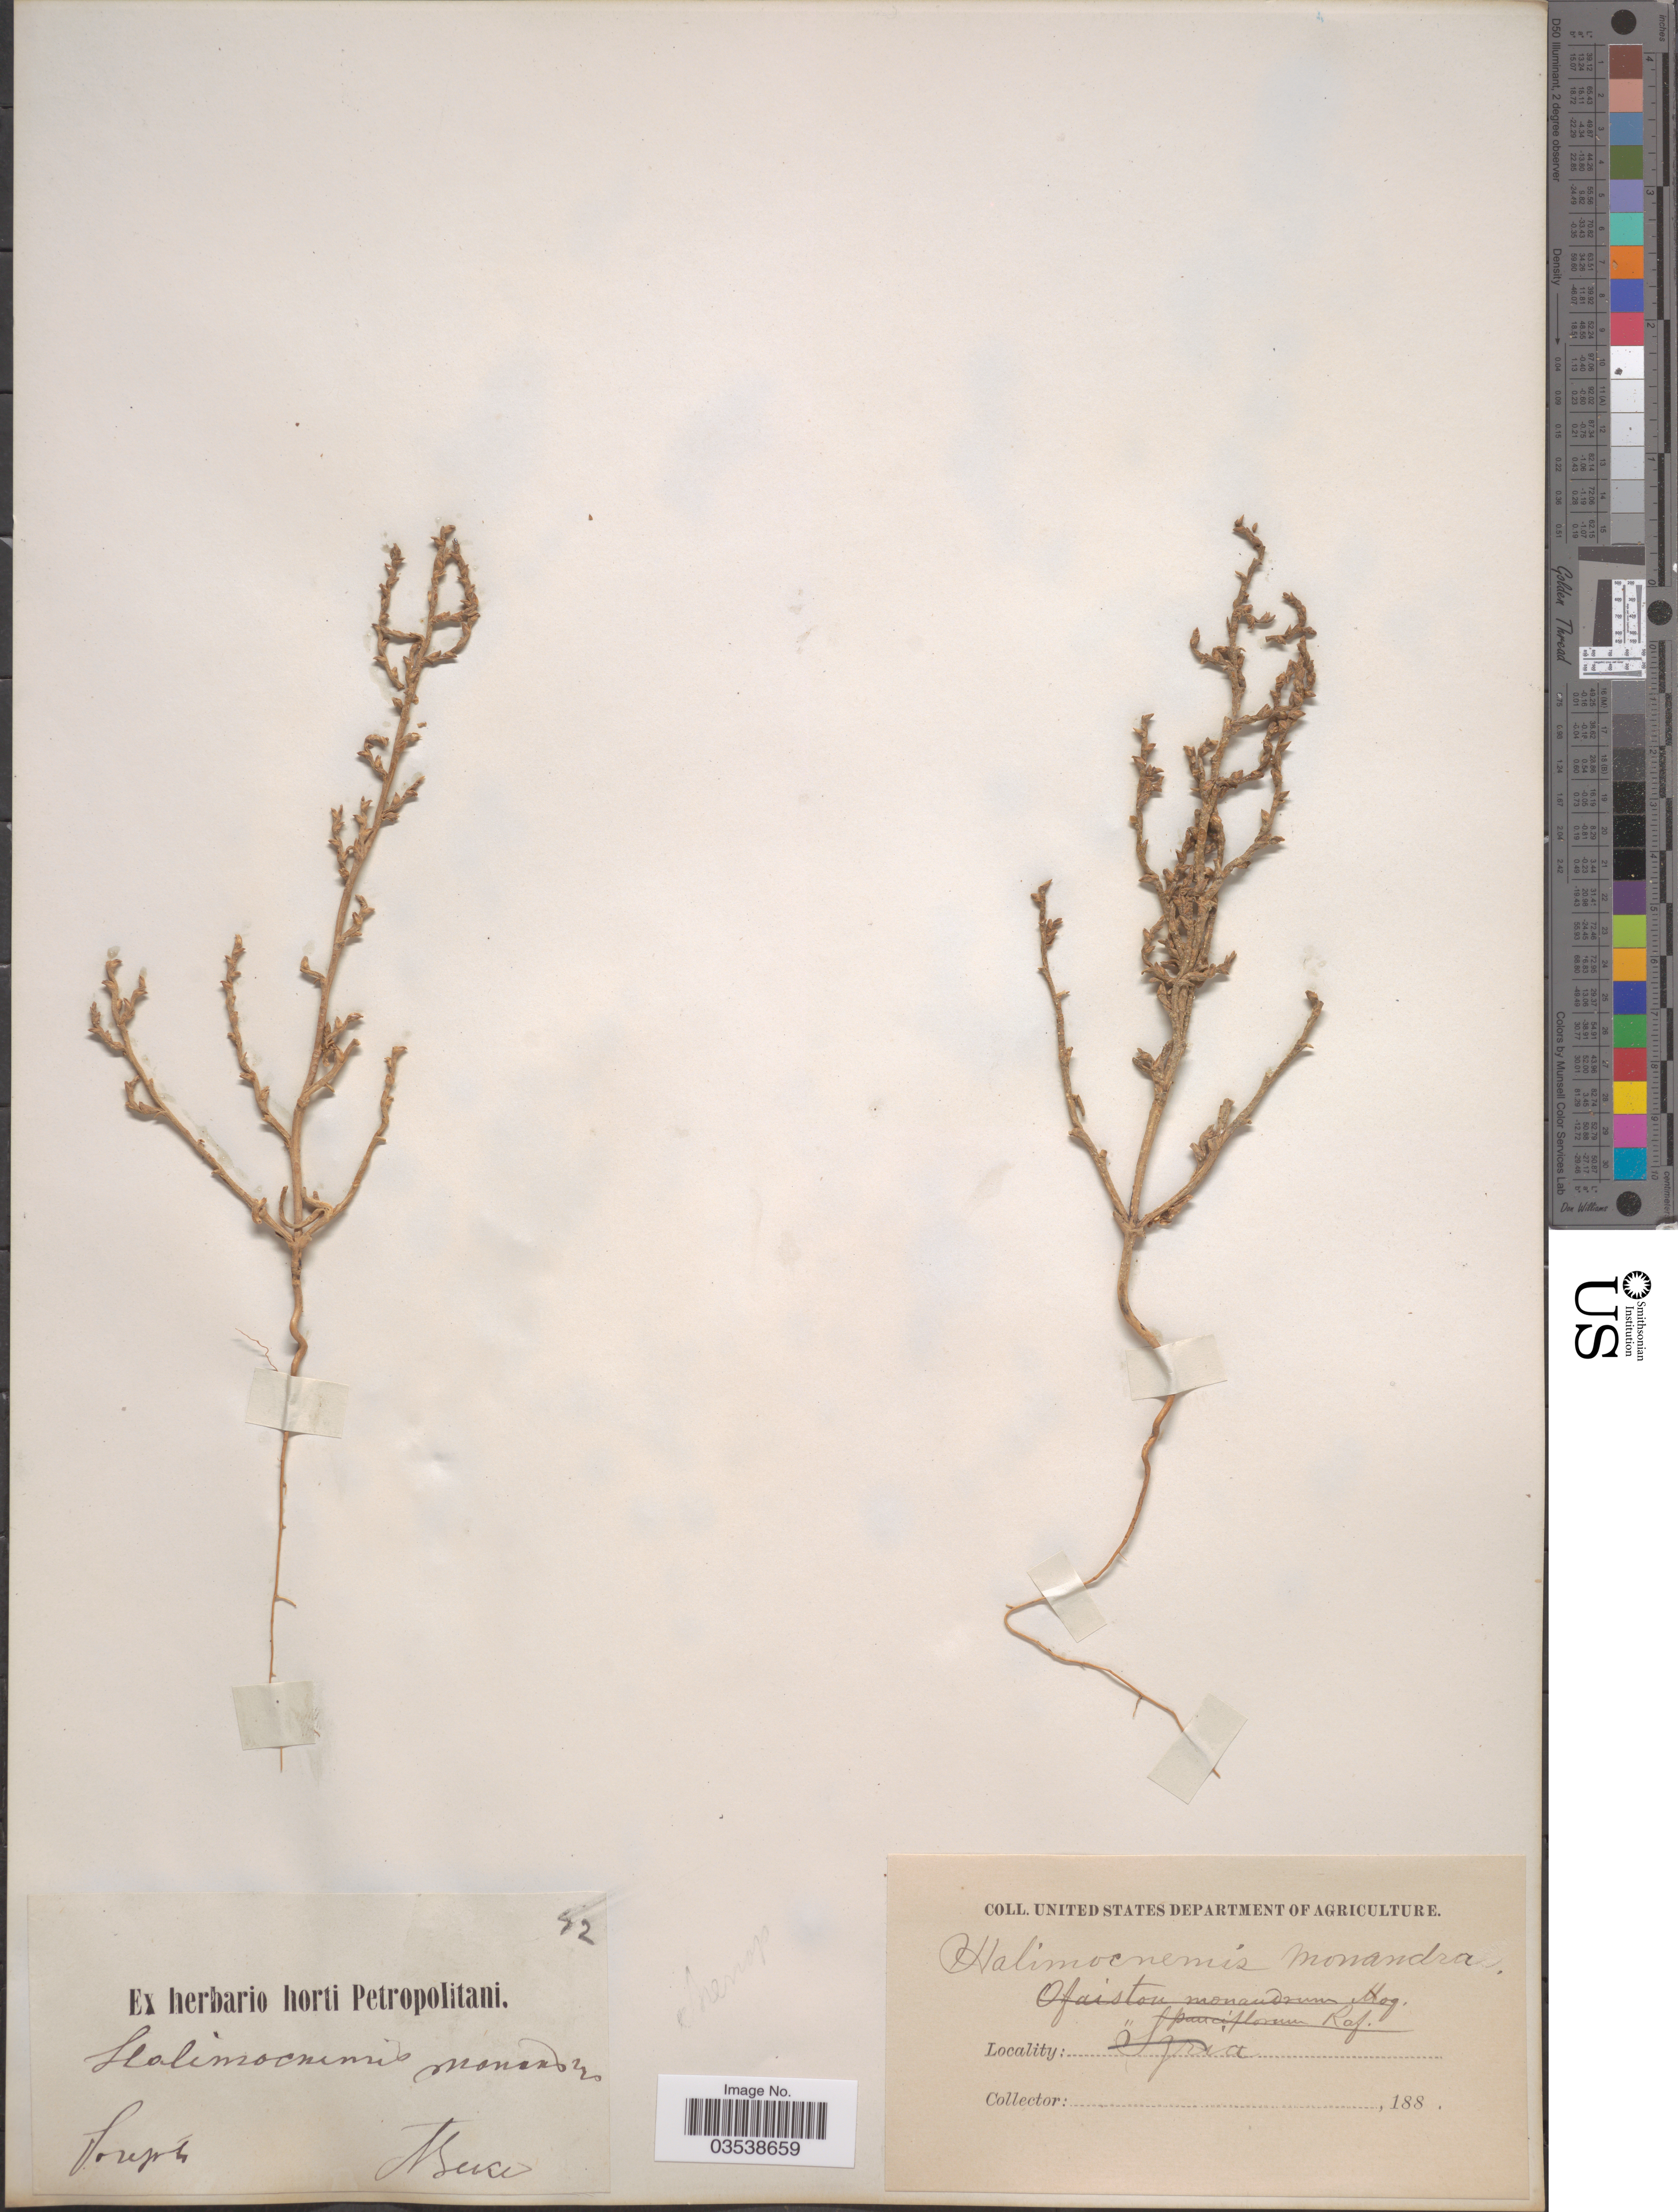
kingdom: Plantae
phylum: Tracheophyta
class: Magnoliopsida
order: Caryophyllales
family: Amaranthaceae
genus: Halimocnemis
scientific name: Halimocnemis monandra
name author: (Pall.) C.A. Mey.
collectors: A. Becker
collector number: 52*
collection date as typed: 188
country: Russian Federation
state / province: Volgograd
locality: Sarepta.